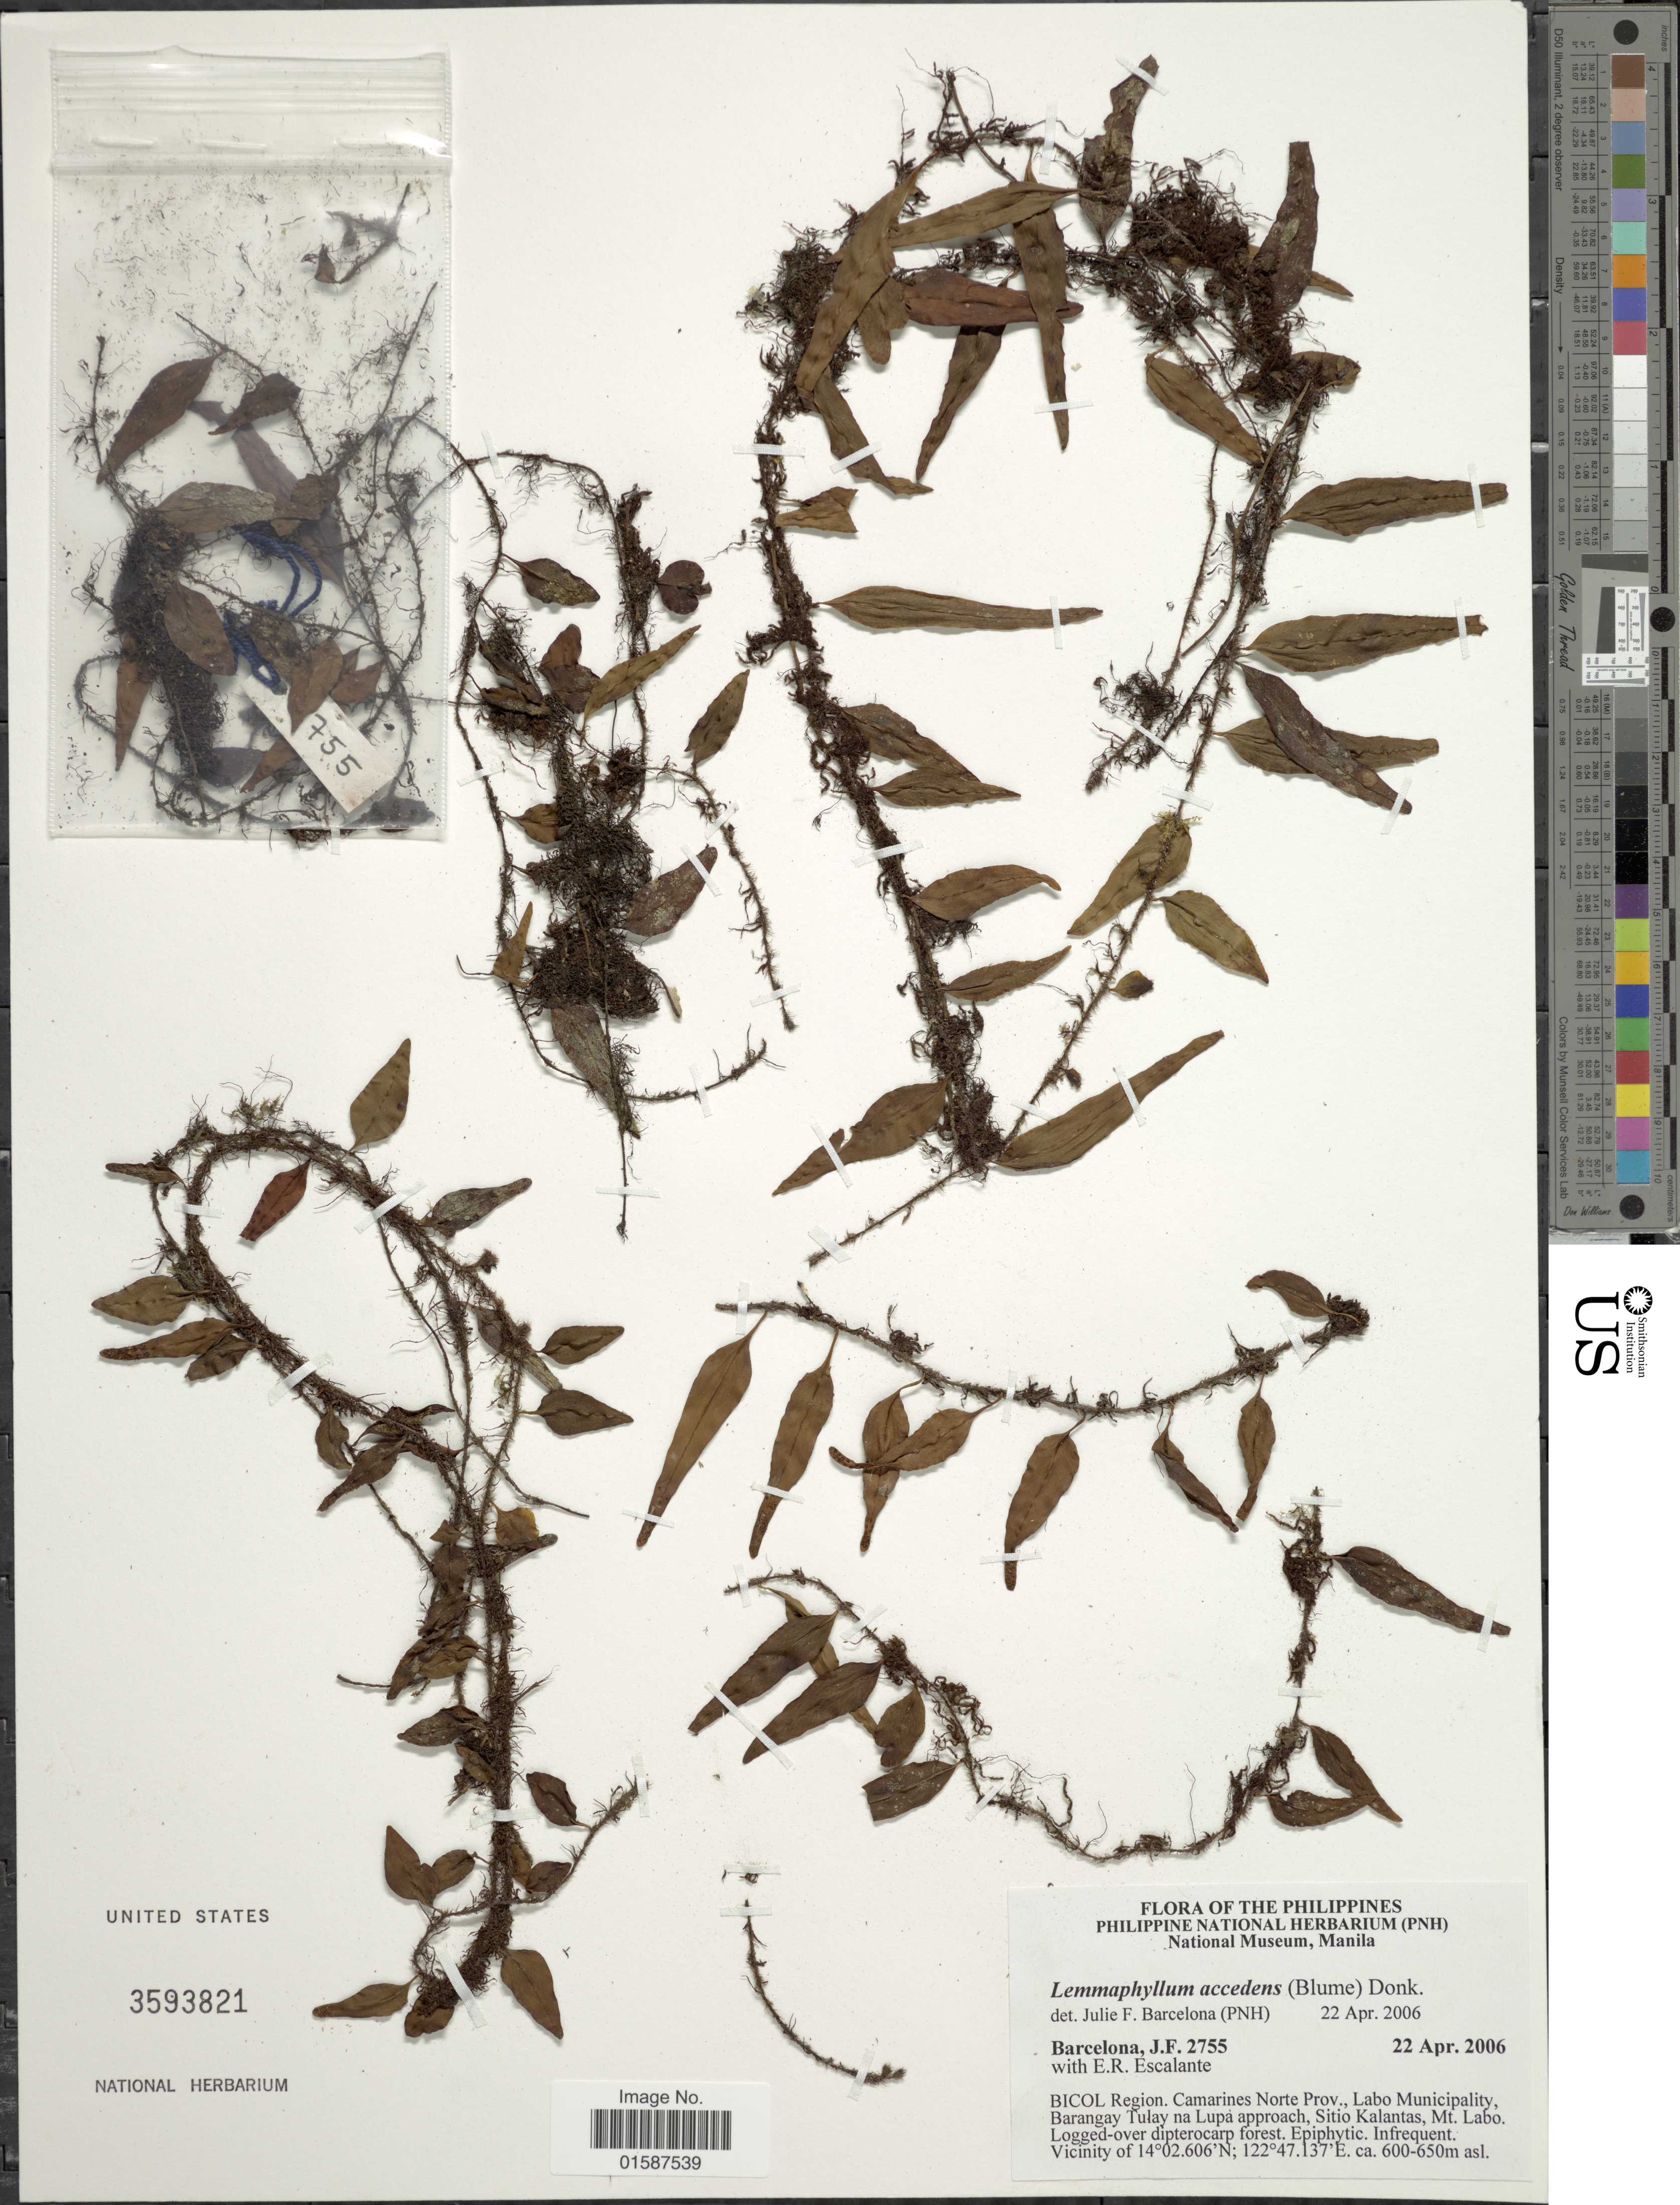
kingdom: Plantae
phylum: Tracheophyta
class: Polypodiopsida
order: Polypodiales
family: Polypodiaceae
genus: Lemmaphyllum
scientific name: Lemmaphyllum accedens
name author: (Blume) Donk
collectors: J. F. Barcelona & E. Escalante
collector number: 2755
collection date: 2006-04-22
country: Philippines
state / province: Bicol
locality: Bicol Region, Camarines Norte Prov. Labo Municipality, Barangay Tulay na Lupa approach, Sitio Kalantas, Mt. Labo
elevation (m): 600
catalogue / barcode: US 3593821